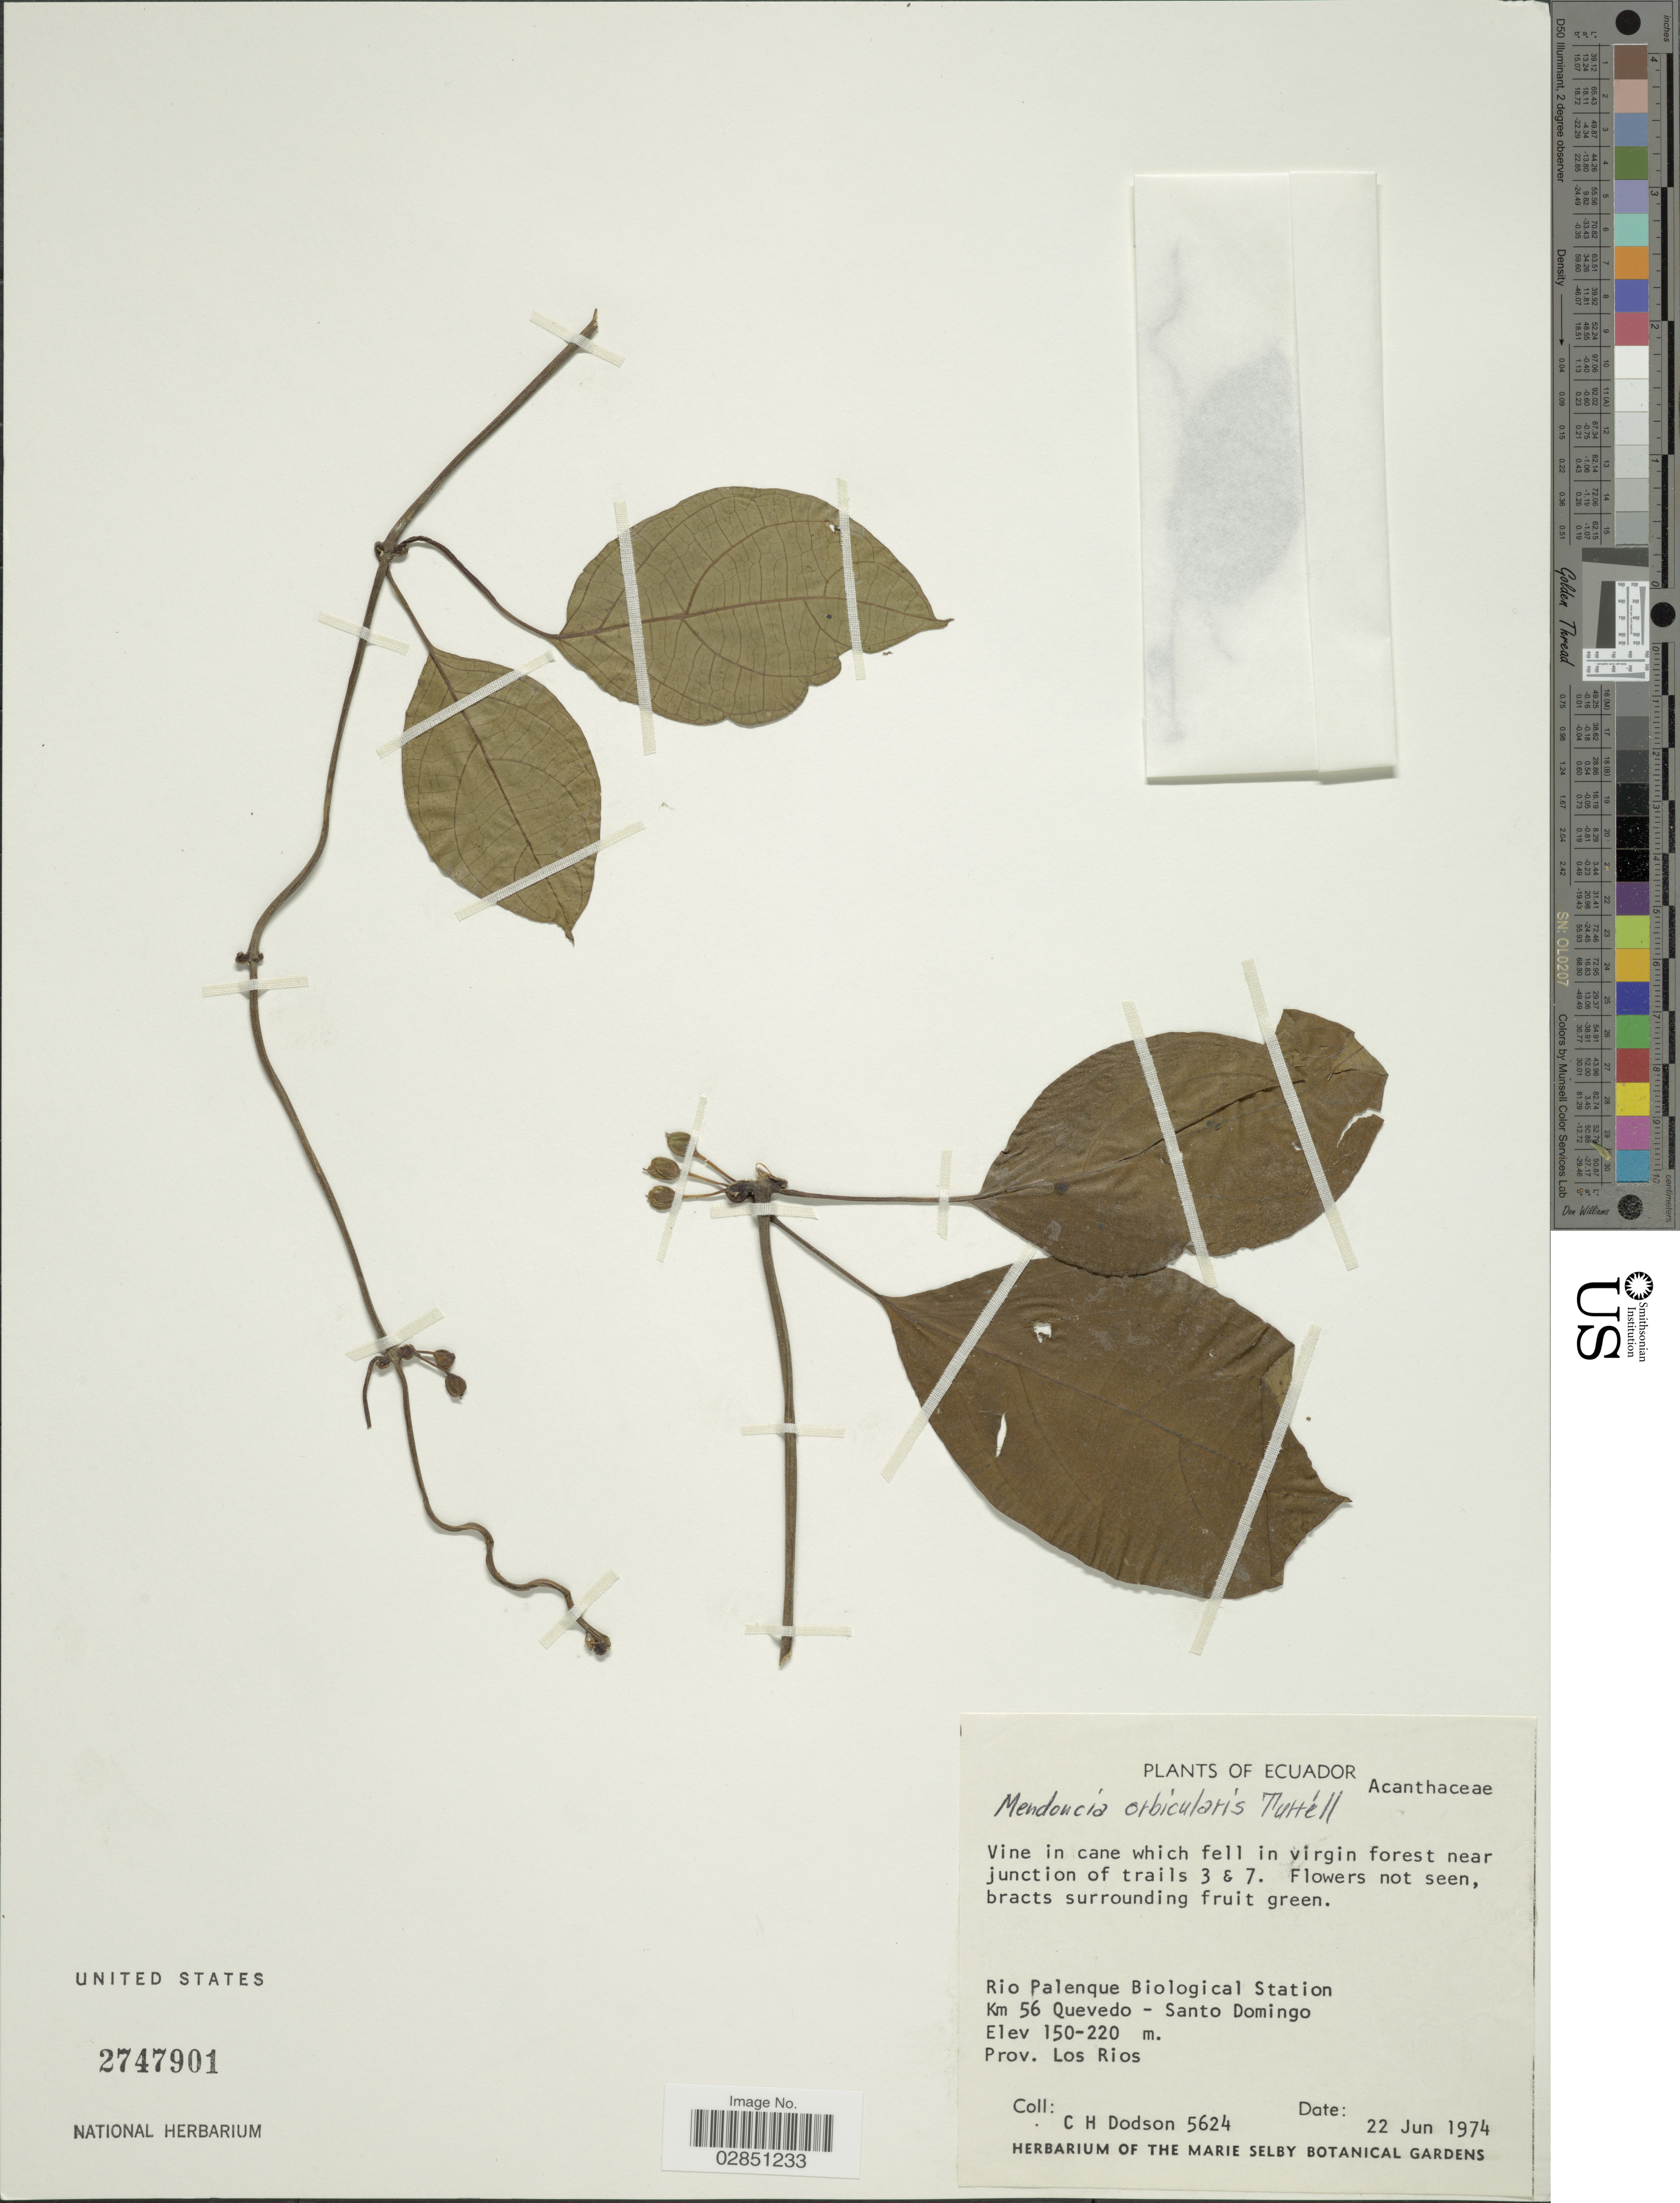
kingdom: Plantae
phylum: Tracheophyta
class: Magnoliopsida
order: Lamiales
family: Acanthaceae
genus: Mendoncia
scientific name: Mendoncia orbicularis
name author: Turrill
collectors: C. H. Dodson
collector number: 5624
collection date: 1974-06-22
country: Ecuador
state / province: Los Ríos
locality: Rio Palenque Biological Station Km 56 Quevedo - Santo Domingo.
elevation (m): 150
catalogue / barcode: US 2747901